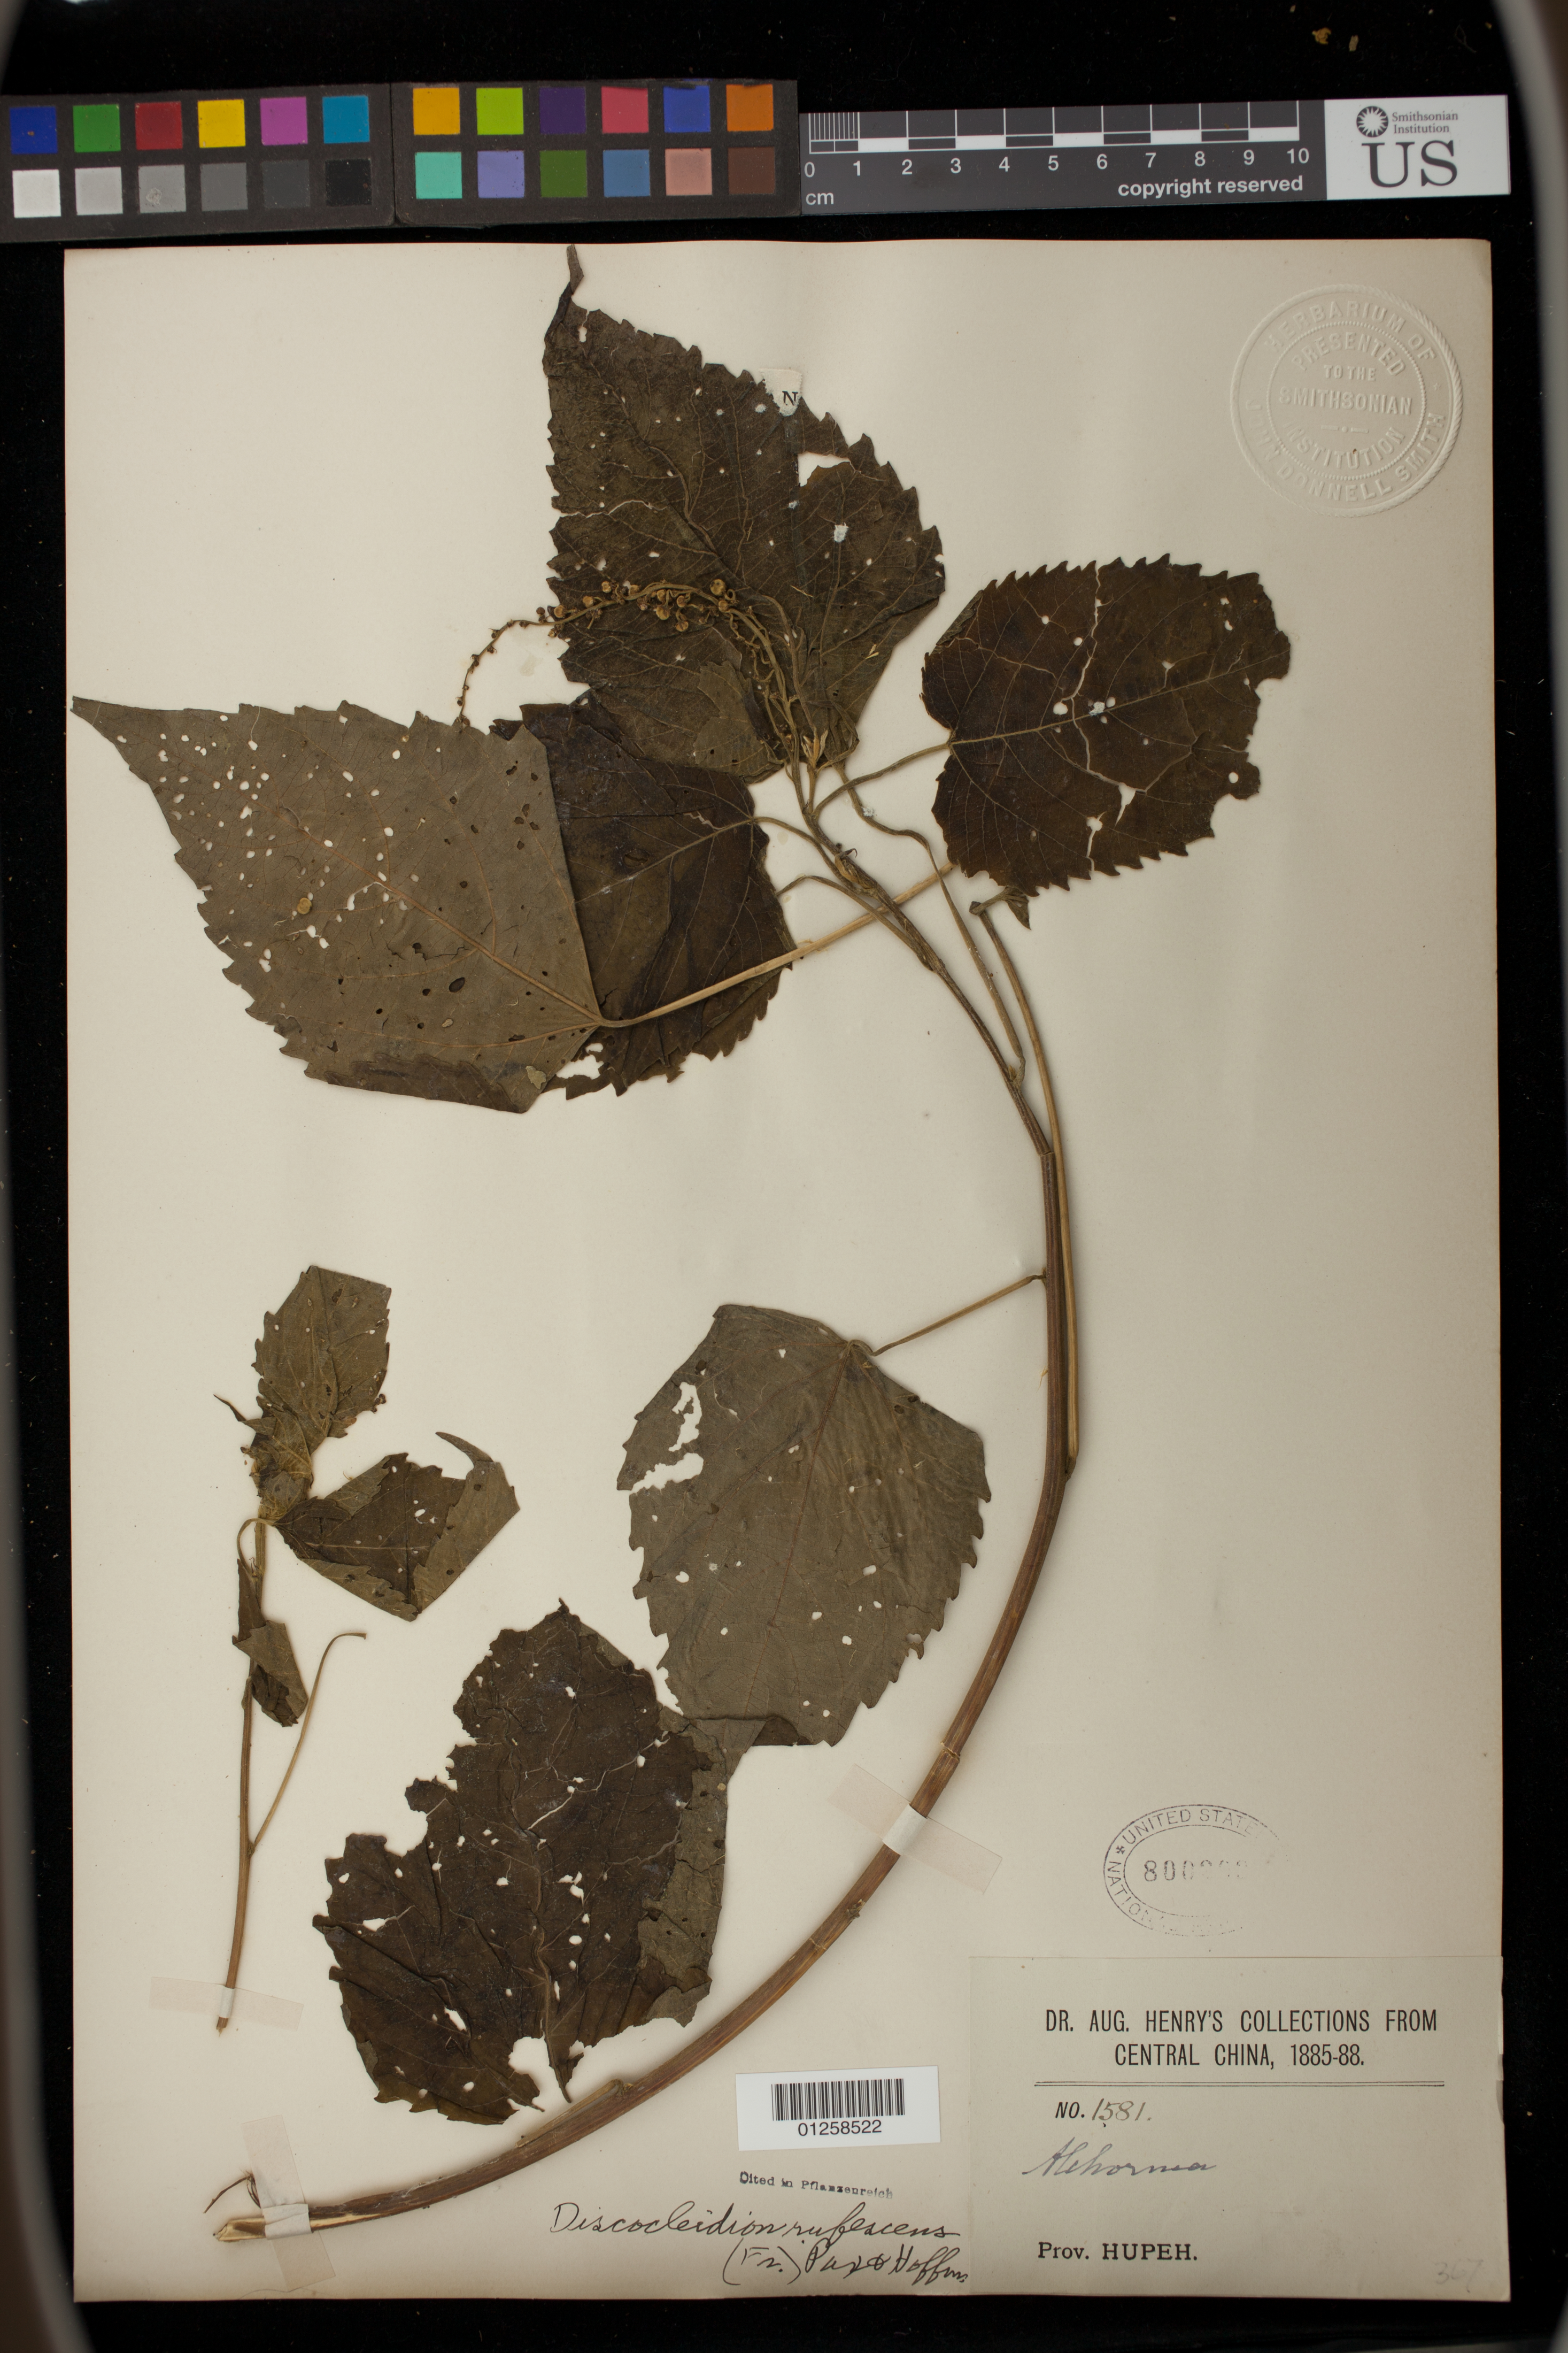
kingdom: Plantae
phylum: Tracheophyta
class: Magnoliopsida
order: Malpighiales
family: Euphorbiaceae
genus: Discocleidion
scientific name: Discocleidion rufescens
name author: (Franch.) Pax & K. Hoffm.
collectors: A. Henry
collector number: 1581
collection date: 1885/1888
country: China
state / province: Hubei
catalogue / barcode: US 800283